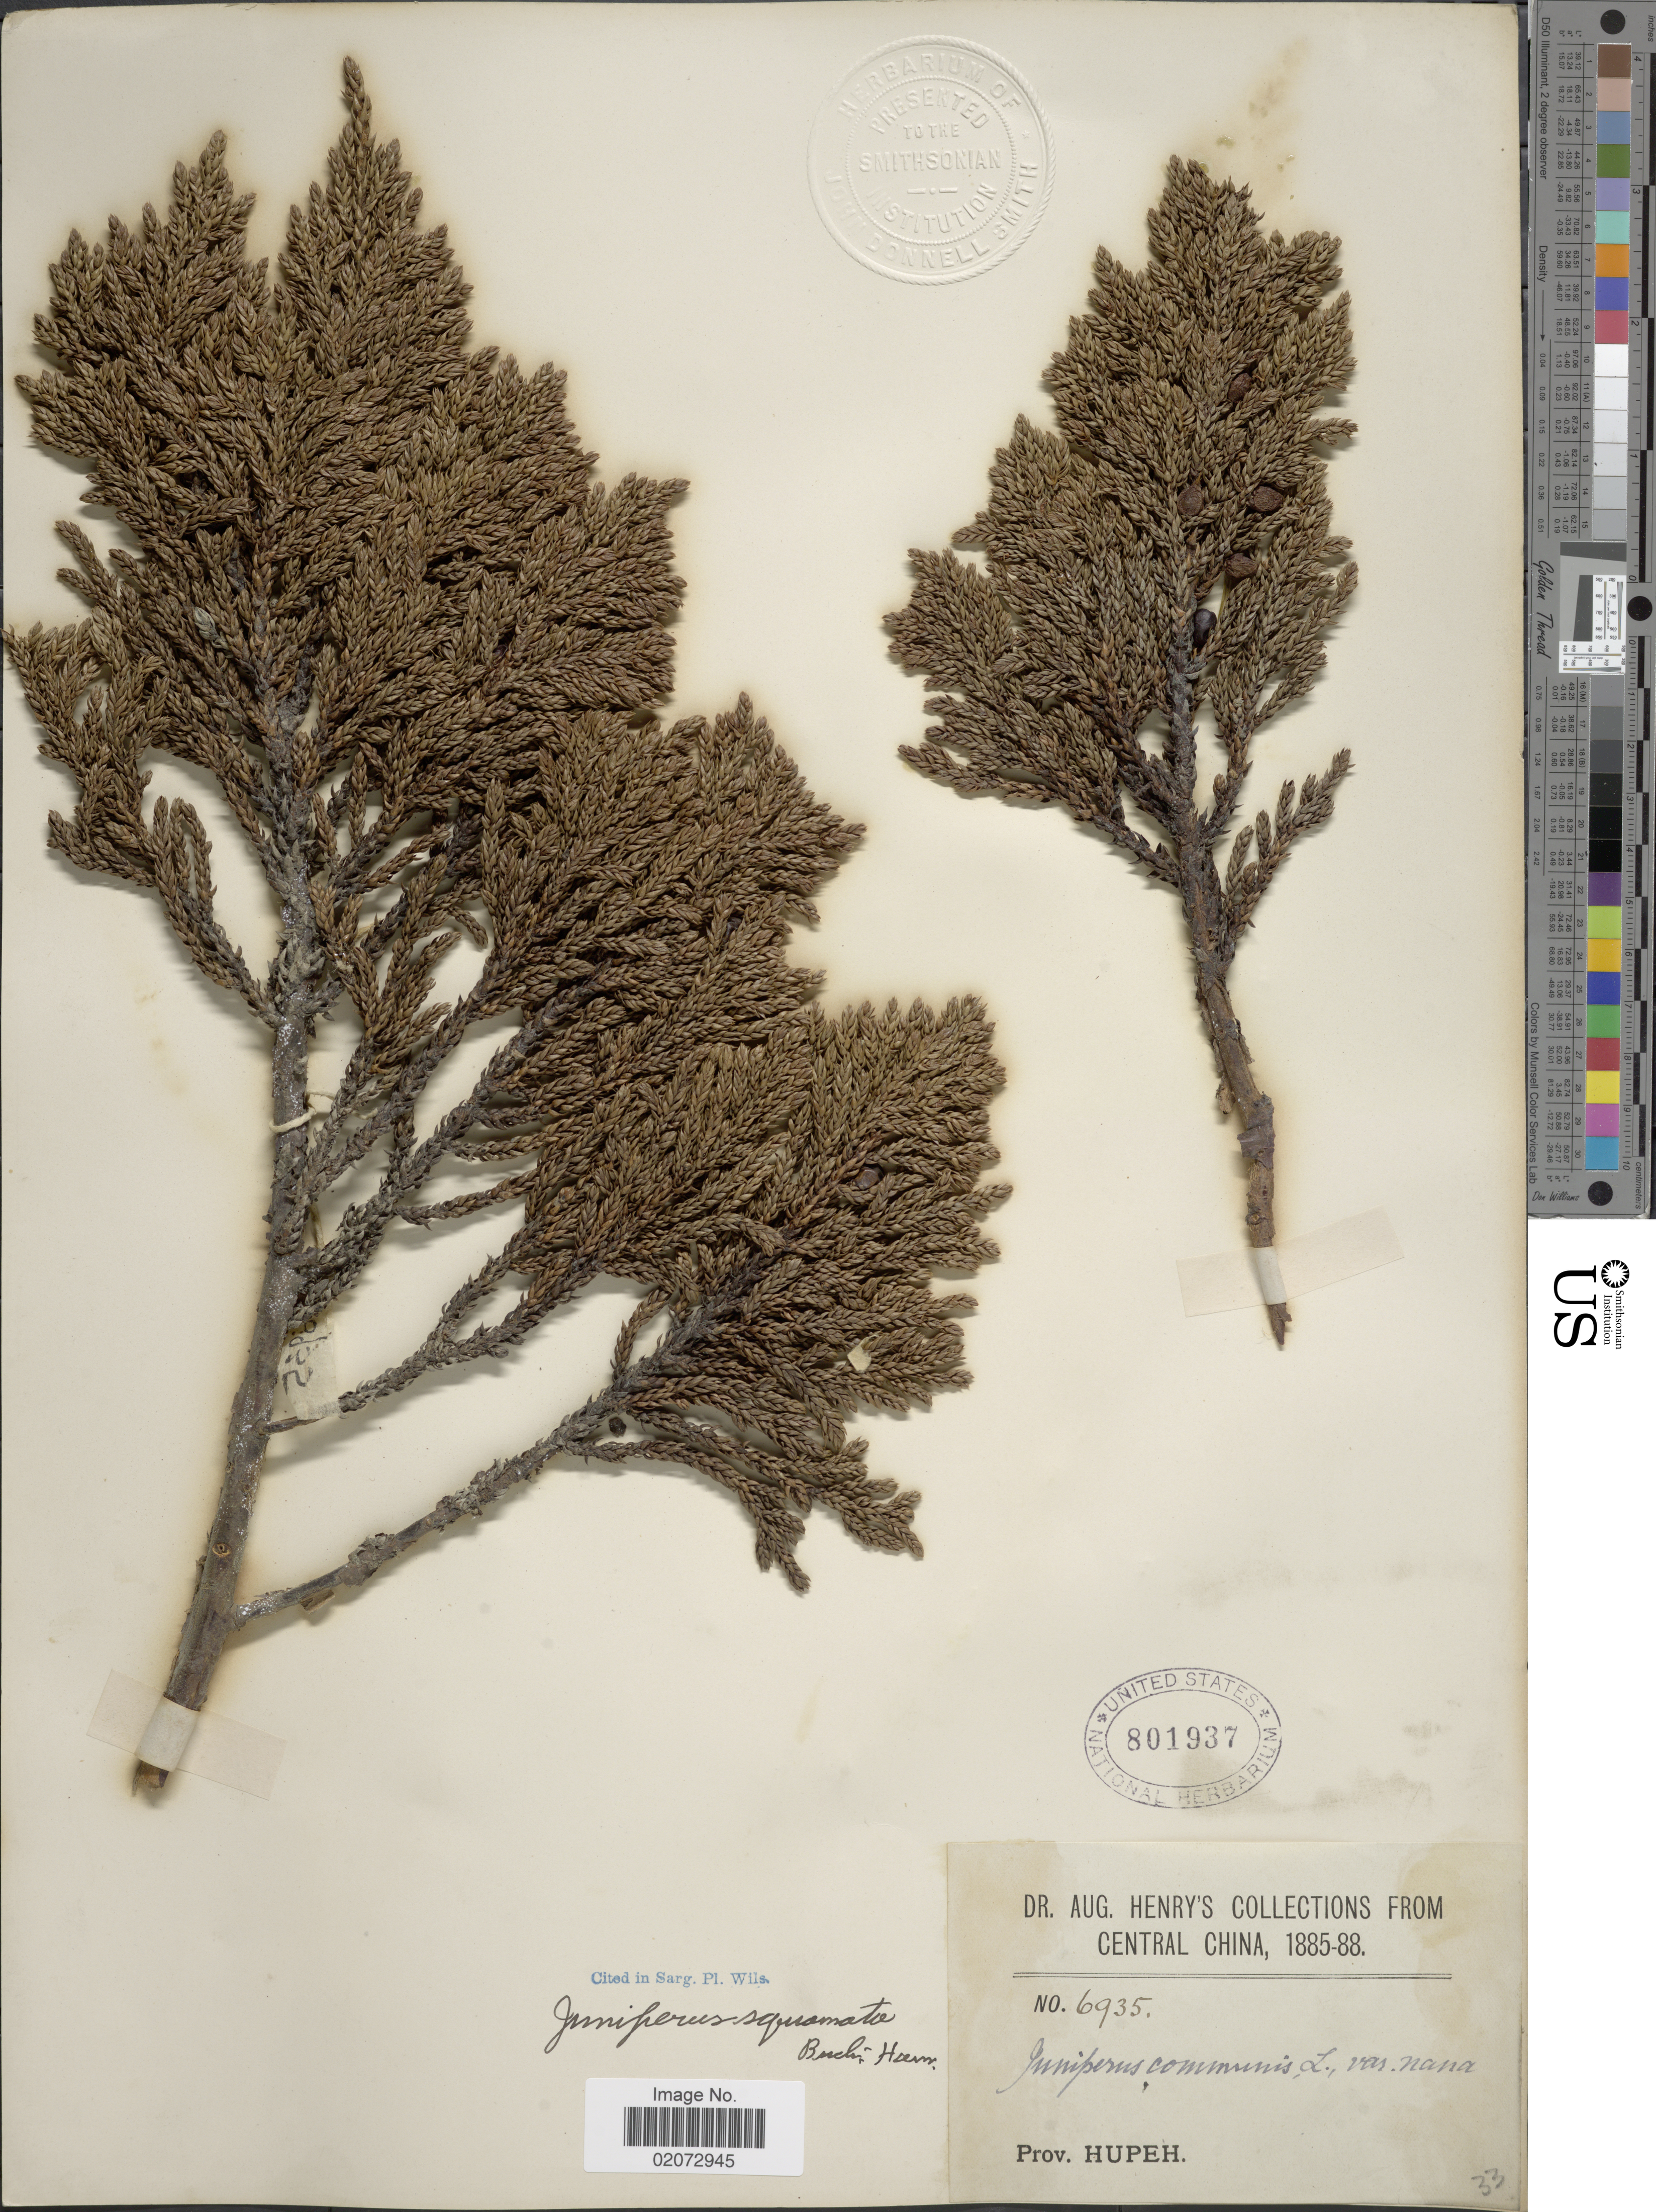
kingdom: Plantae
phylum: Tracheophyta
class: Pinopsida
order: Pinales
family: Cupressaceae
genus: Juniperus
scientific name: Juniperus squamata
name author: Buch.-Ham. ex D. Don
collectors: A. Henry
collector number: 6935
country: China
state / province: Hubei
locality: Central China. Prov. Hupeh.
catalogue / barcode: US 801937